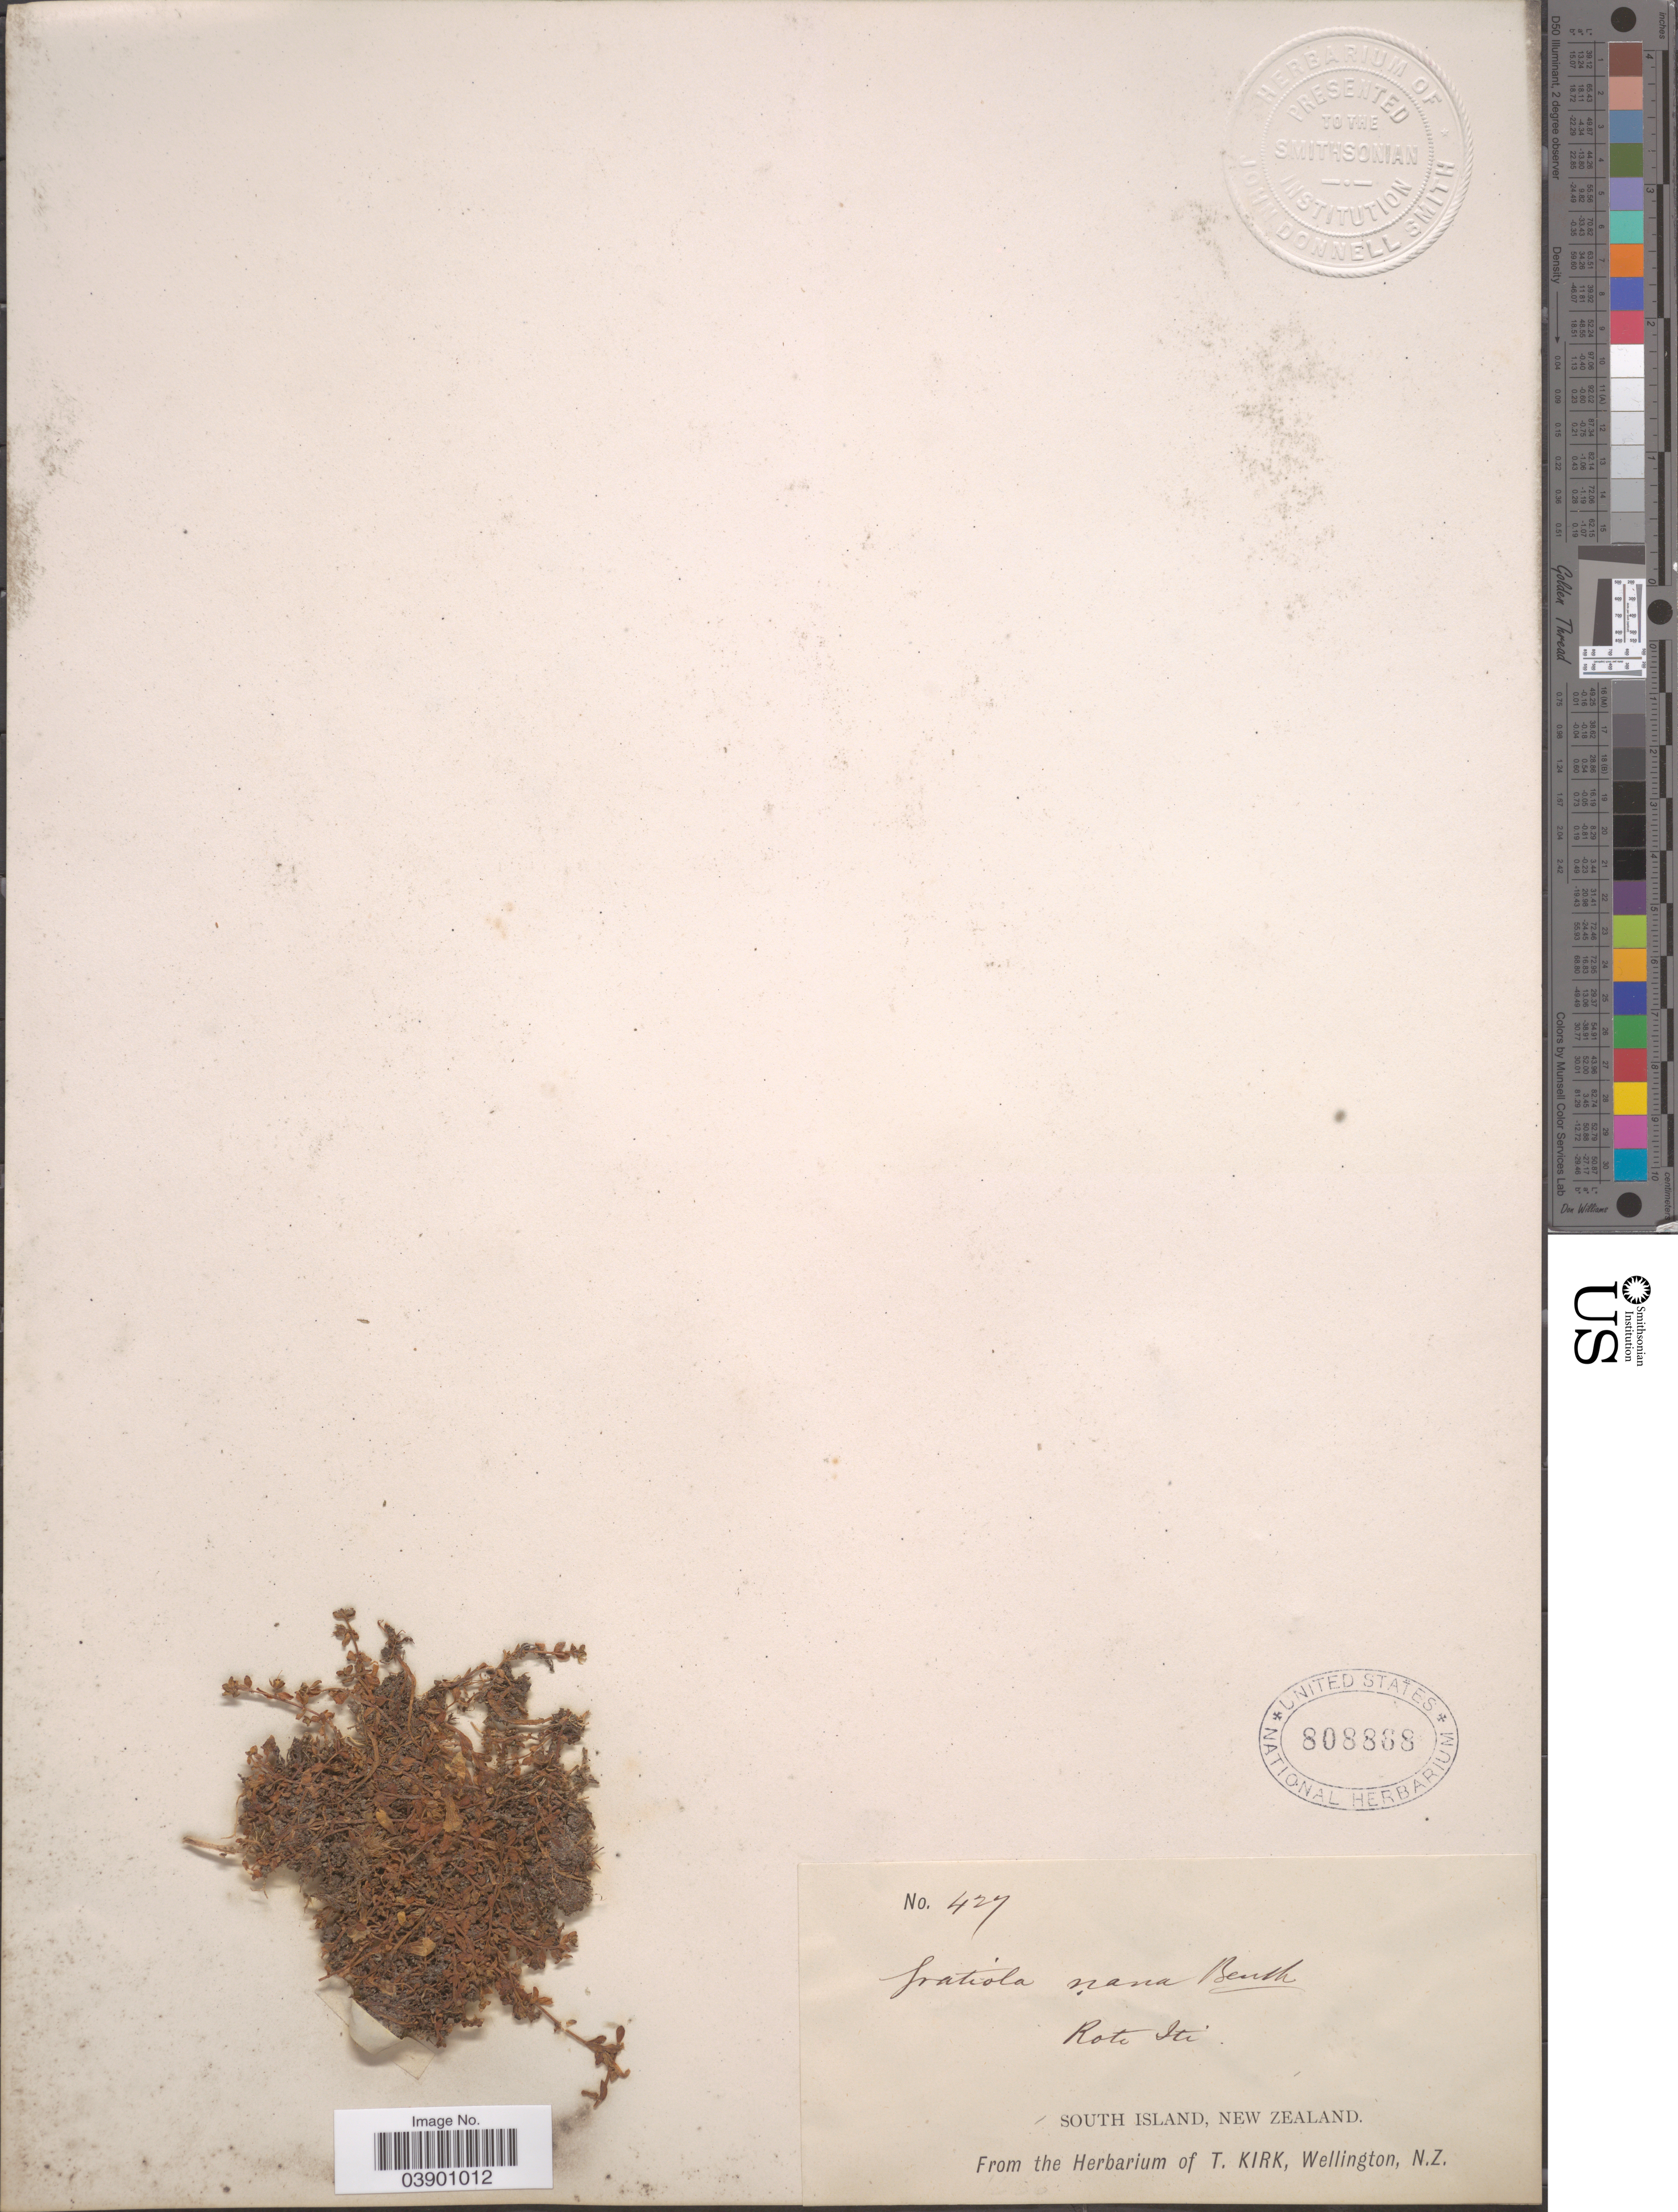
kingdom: Plantae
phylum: Tracheophyta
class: Magnoliopsida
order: Lamiales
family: Plantaginaceae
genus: Gratiola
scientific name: Gratiola nana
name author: Benth.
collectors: ex Herb. T. Kirk, Wellington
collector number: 427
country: New Zealand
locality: Roto Iti. South Island.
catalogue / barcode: US 808868